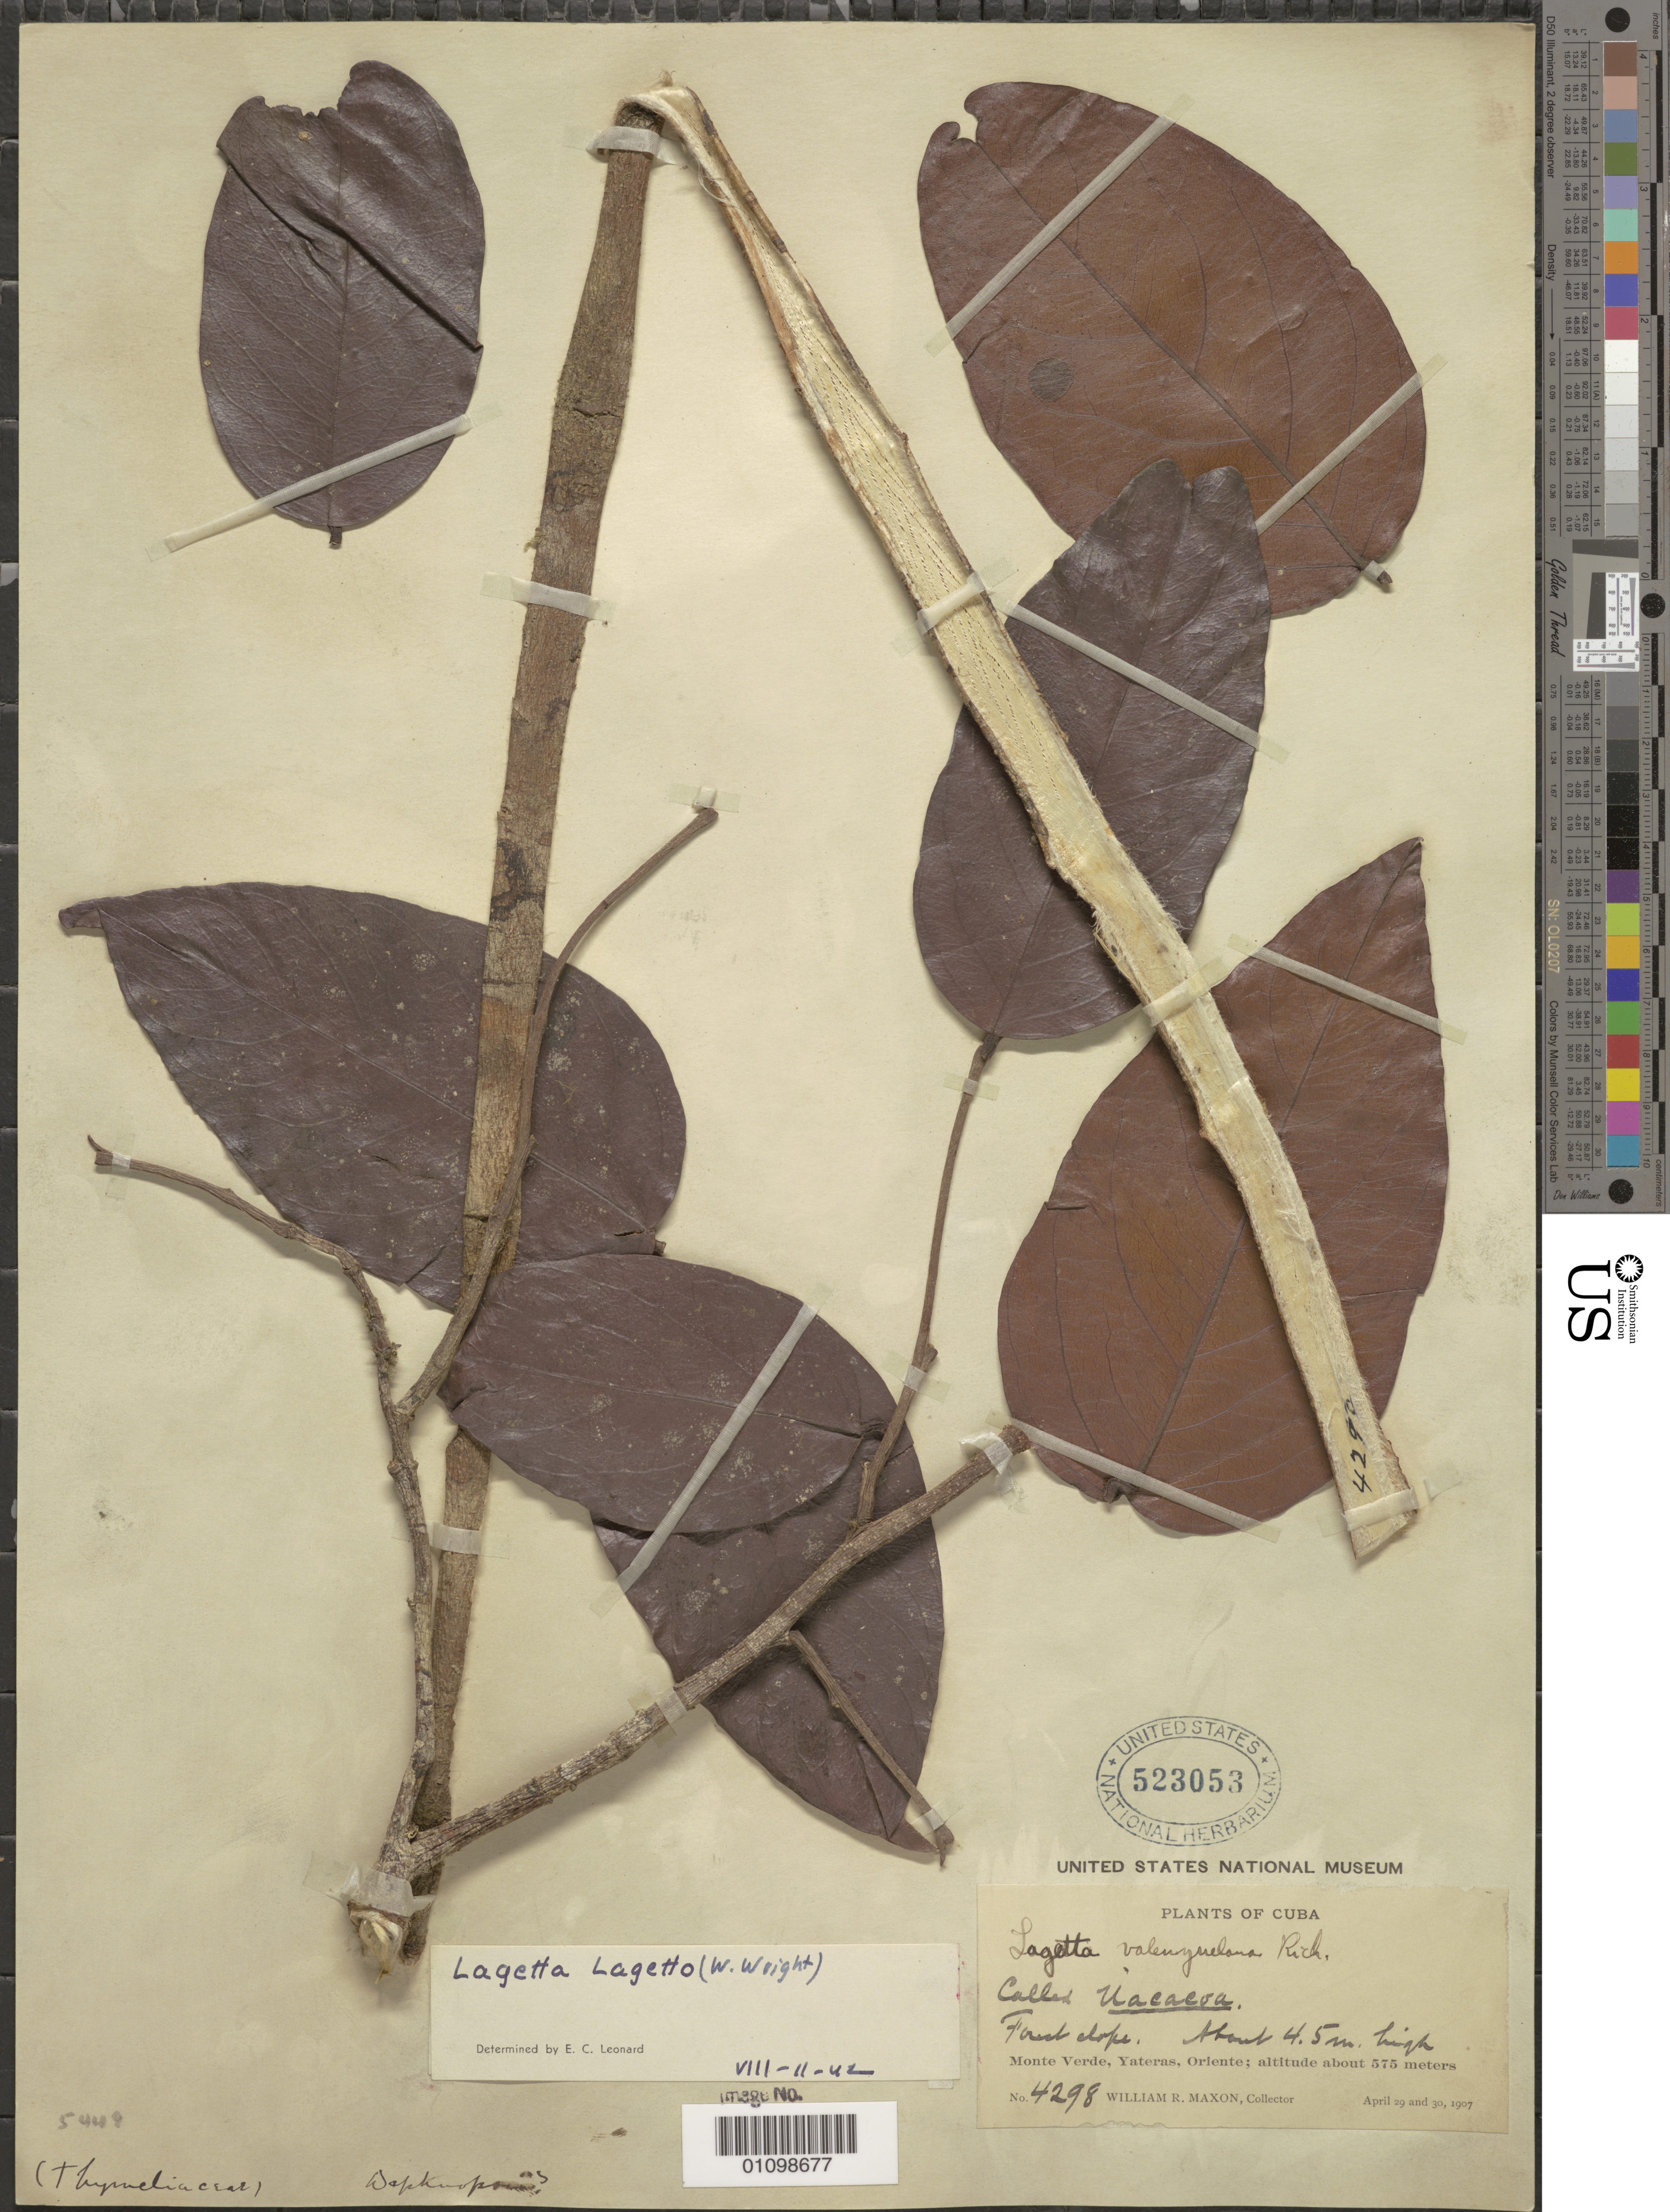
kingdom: Plantae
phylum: Tracheophyta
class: Magnoliopsida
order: Malvales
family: Thymelaeaceae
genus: Lagetta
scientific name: Lagetta lagetto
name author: (Sw.) Nash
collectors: W. R. Maxon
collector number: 4298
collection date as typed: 29 Apr 1907 to 30 Apr 1907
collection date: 1907-04-29/1907-04-30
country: Cuba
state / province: Oriente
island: Cuba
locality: Forest slope Monte Verde, Yateras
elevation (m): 575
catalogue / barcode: US 523053